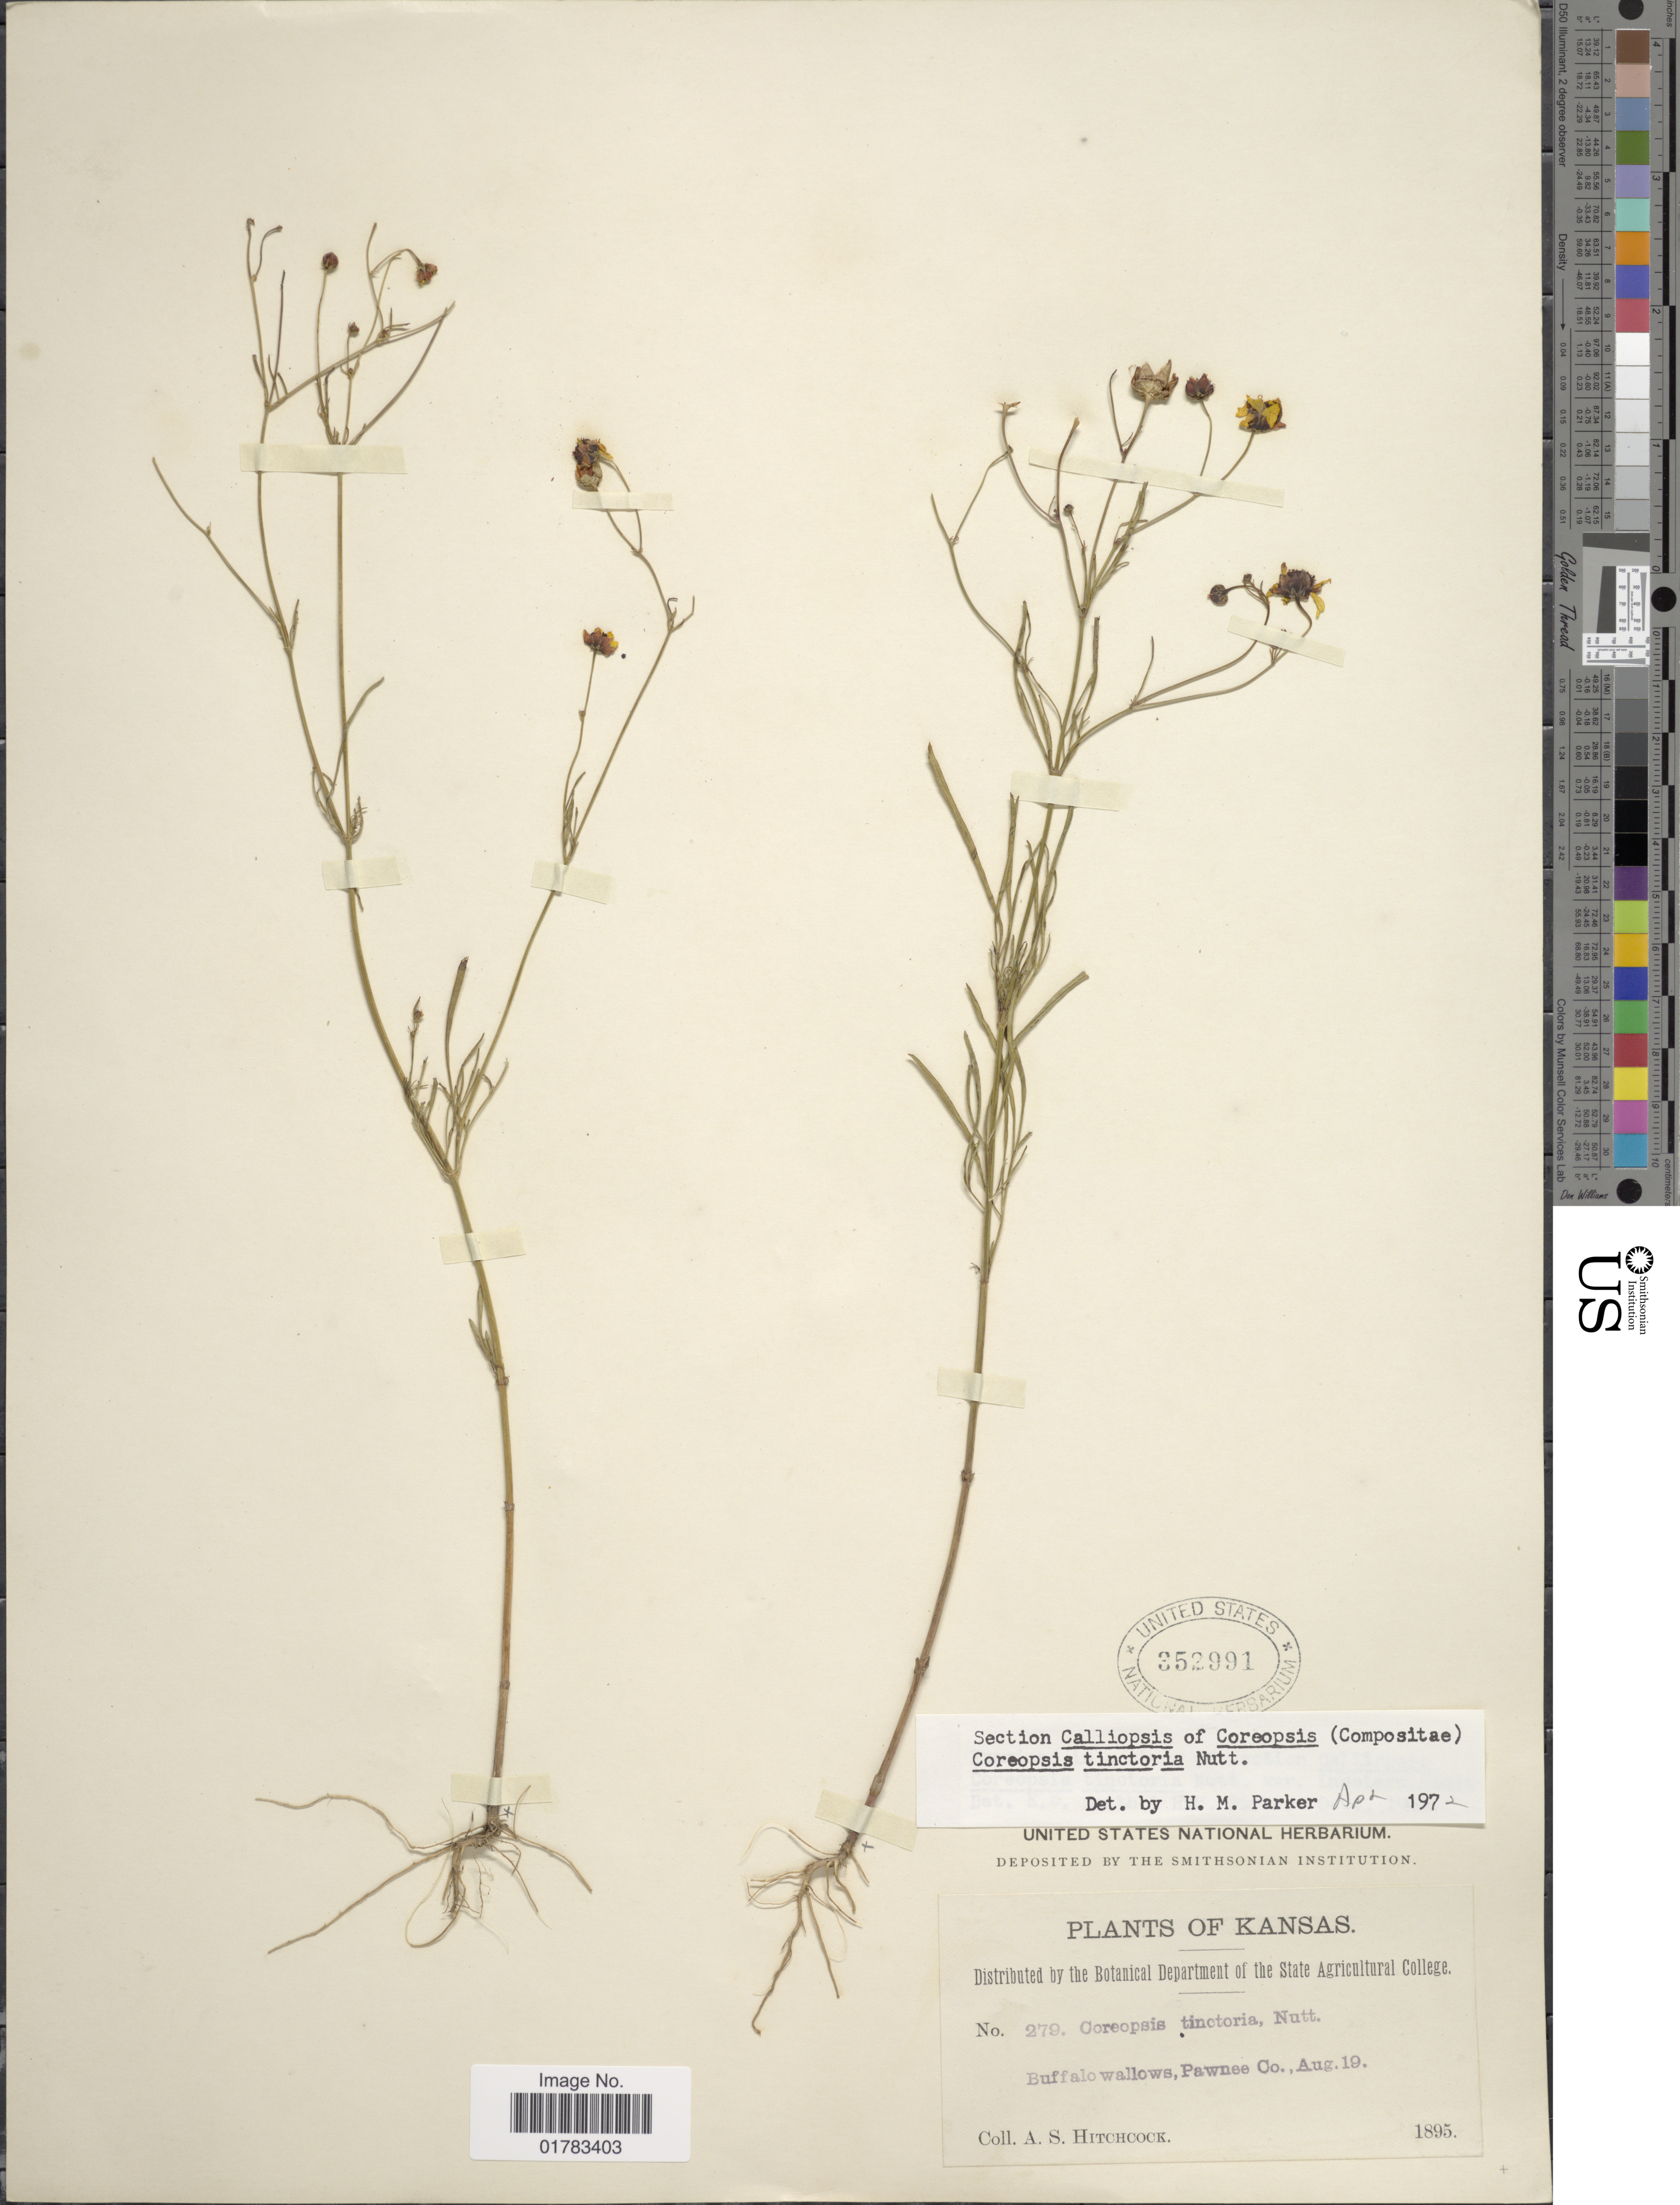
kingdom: Plantae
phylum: Tracheophyta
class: Magnoliopsida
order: Asterales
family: Asteraceae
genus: Coreopsis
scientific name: Coreopsis tinctoria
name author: Nutt.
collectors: A. S. Hitchcock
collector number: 279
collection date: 1895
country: United States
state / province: Kansas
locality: Buffalo wallows, Pawnee Co.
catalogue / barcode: US 352991